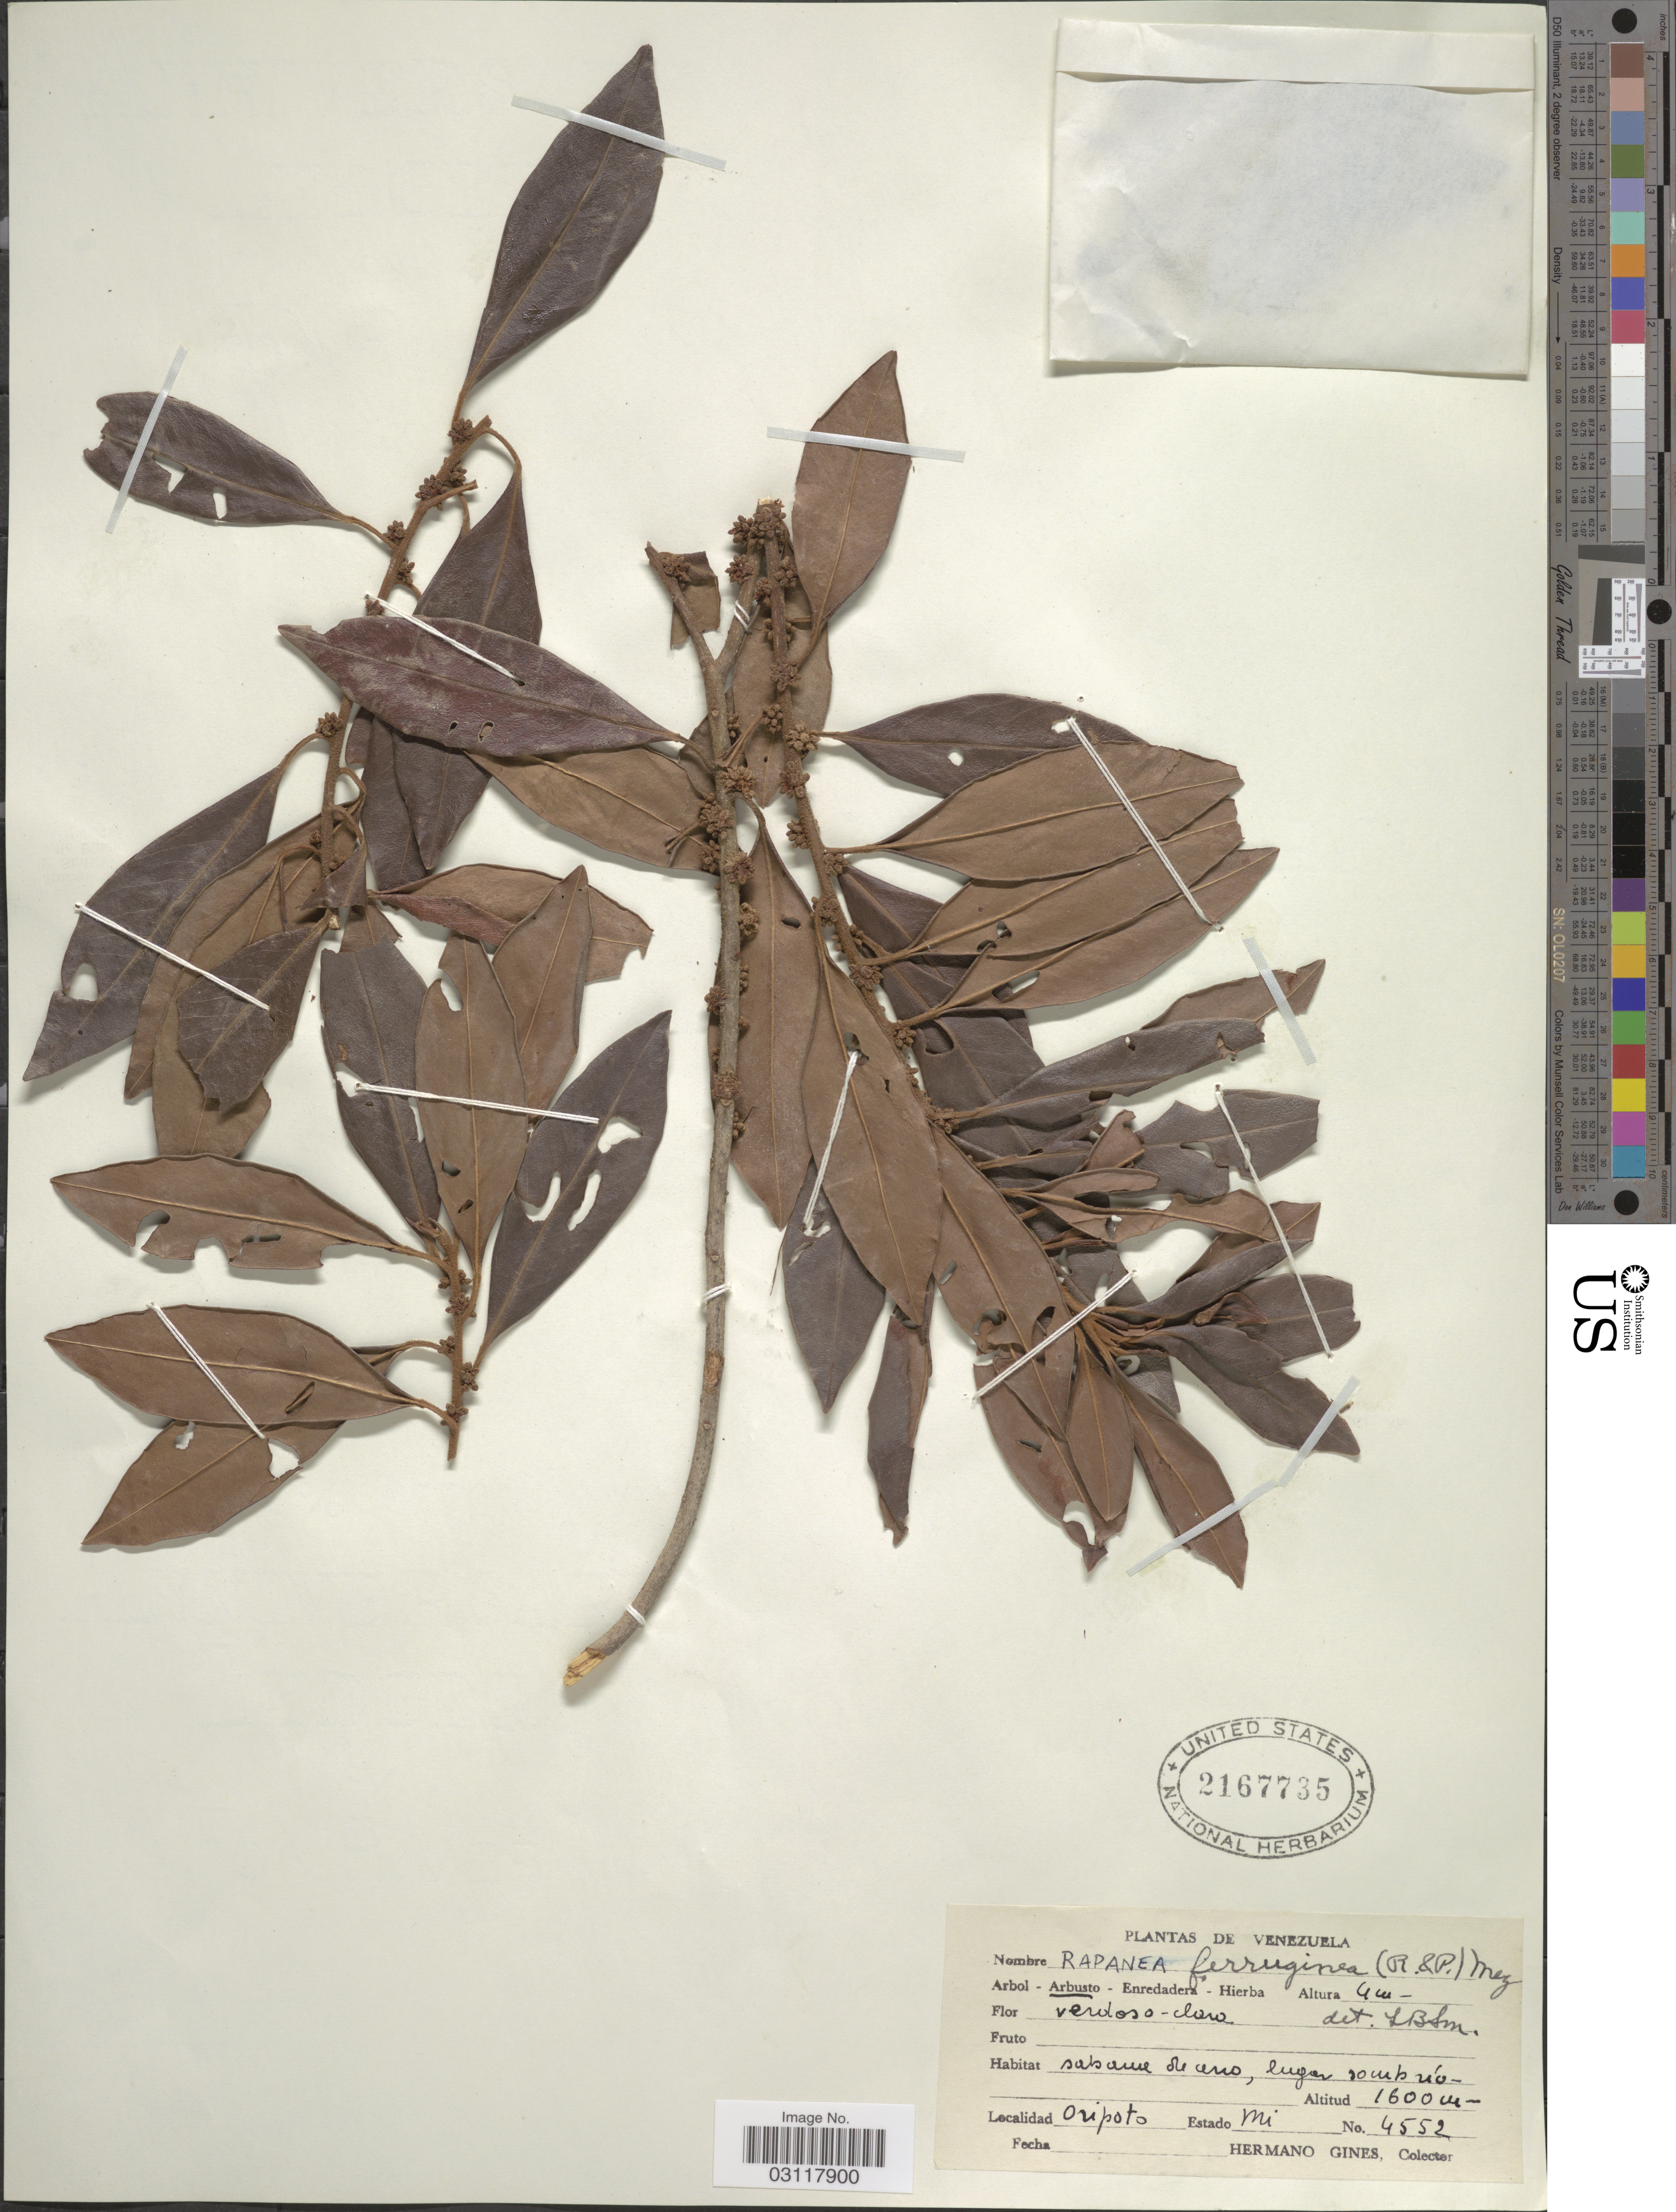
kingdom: Plantae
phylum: Tracheophyta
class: Magnoliopsida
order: Ericales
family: Primulaceae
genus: Rapanea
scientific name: Rapanea ferruginea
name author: (Ruiz & Pav.) Mez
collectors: Bro. Gines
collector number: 4552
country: Venezuela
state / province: Mérida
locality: Oripoto. Estado Mi [unsure placement]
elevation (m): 1600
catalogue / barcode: US 2167735